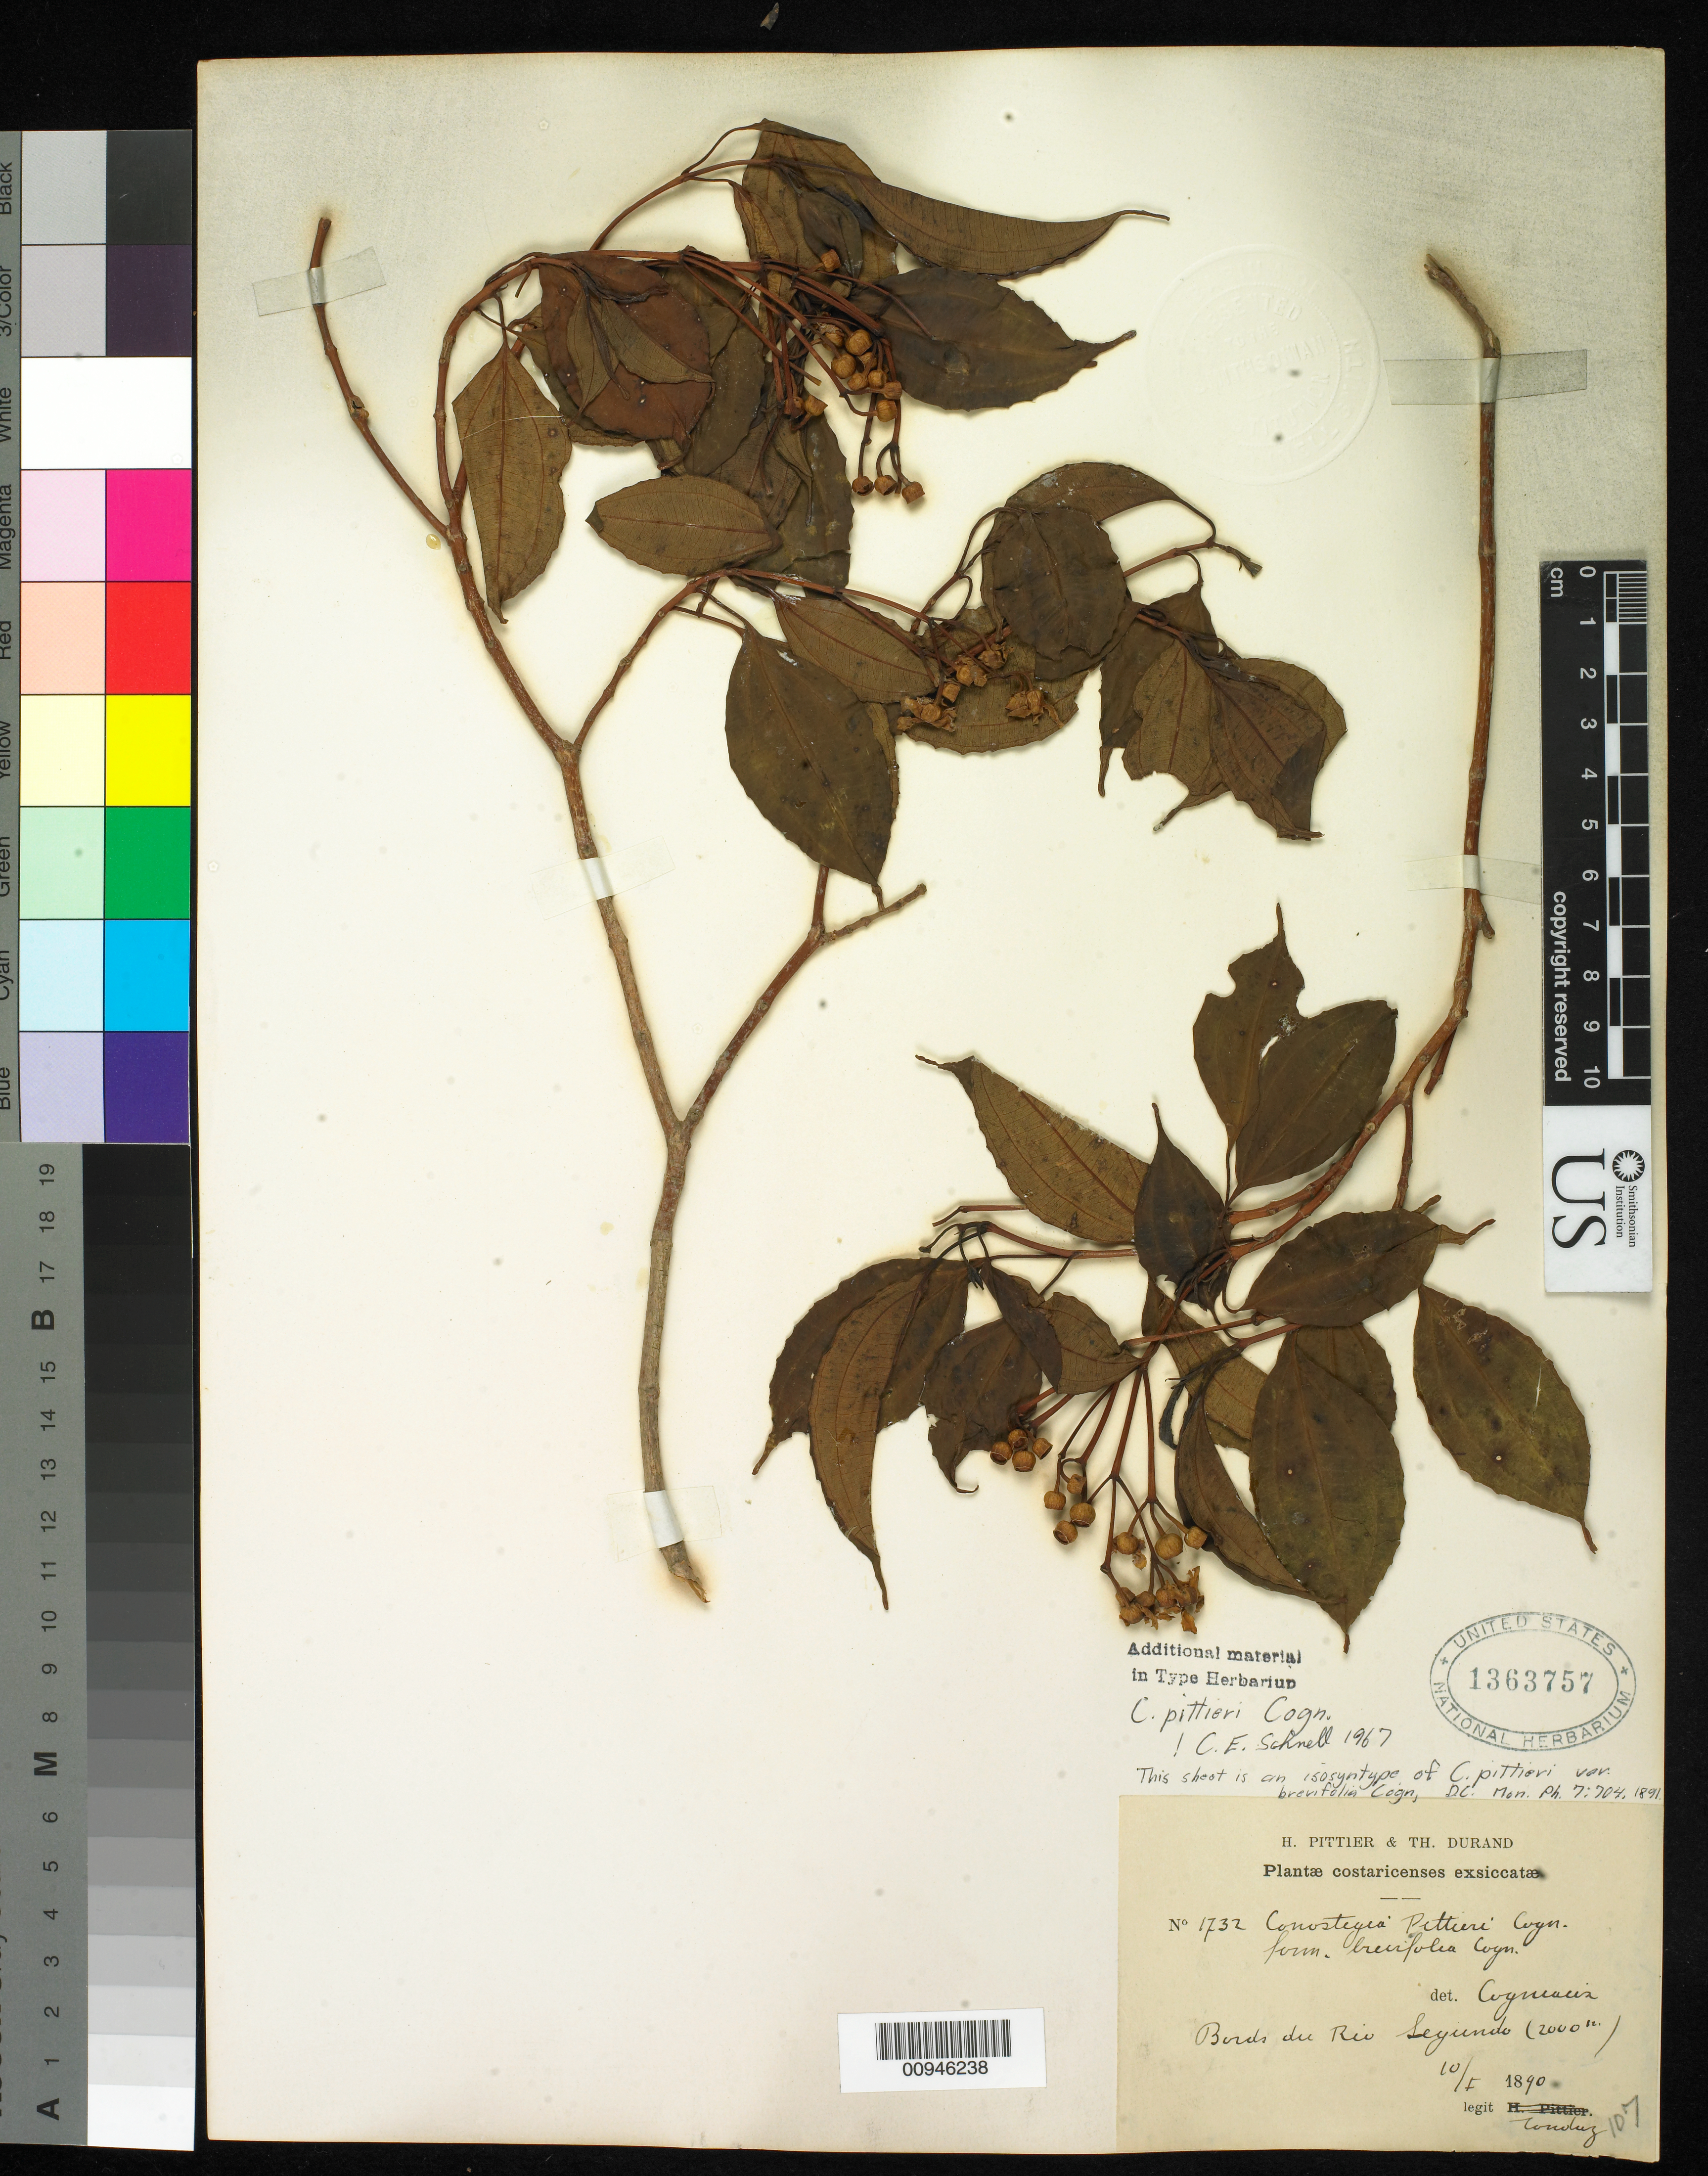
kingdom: Plantae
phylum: Tracheophyta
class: Magnoliopsida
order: Myrtales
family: Melastomataceae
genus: Conostegia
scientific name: Conostegia pittieri var. brevifolia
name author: Cogn. in A. DC.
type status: Isosyntype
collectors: A. Tonduz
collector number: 1732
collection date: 1890-01-10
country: Costa rica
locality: Bords du Rio Segundo.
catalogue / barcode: US 1363757